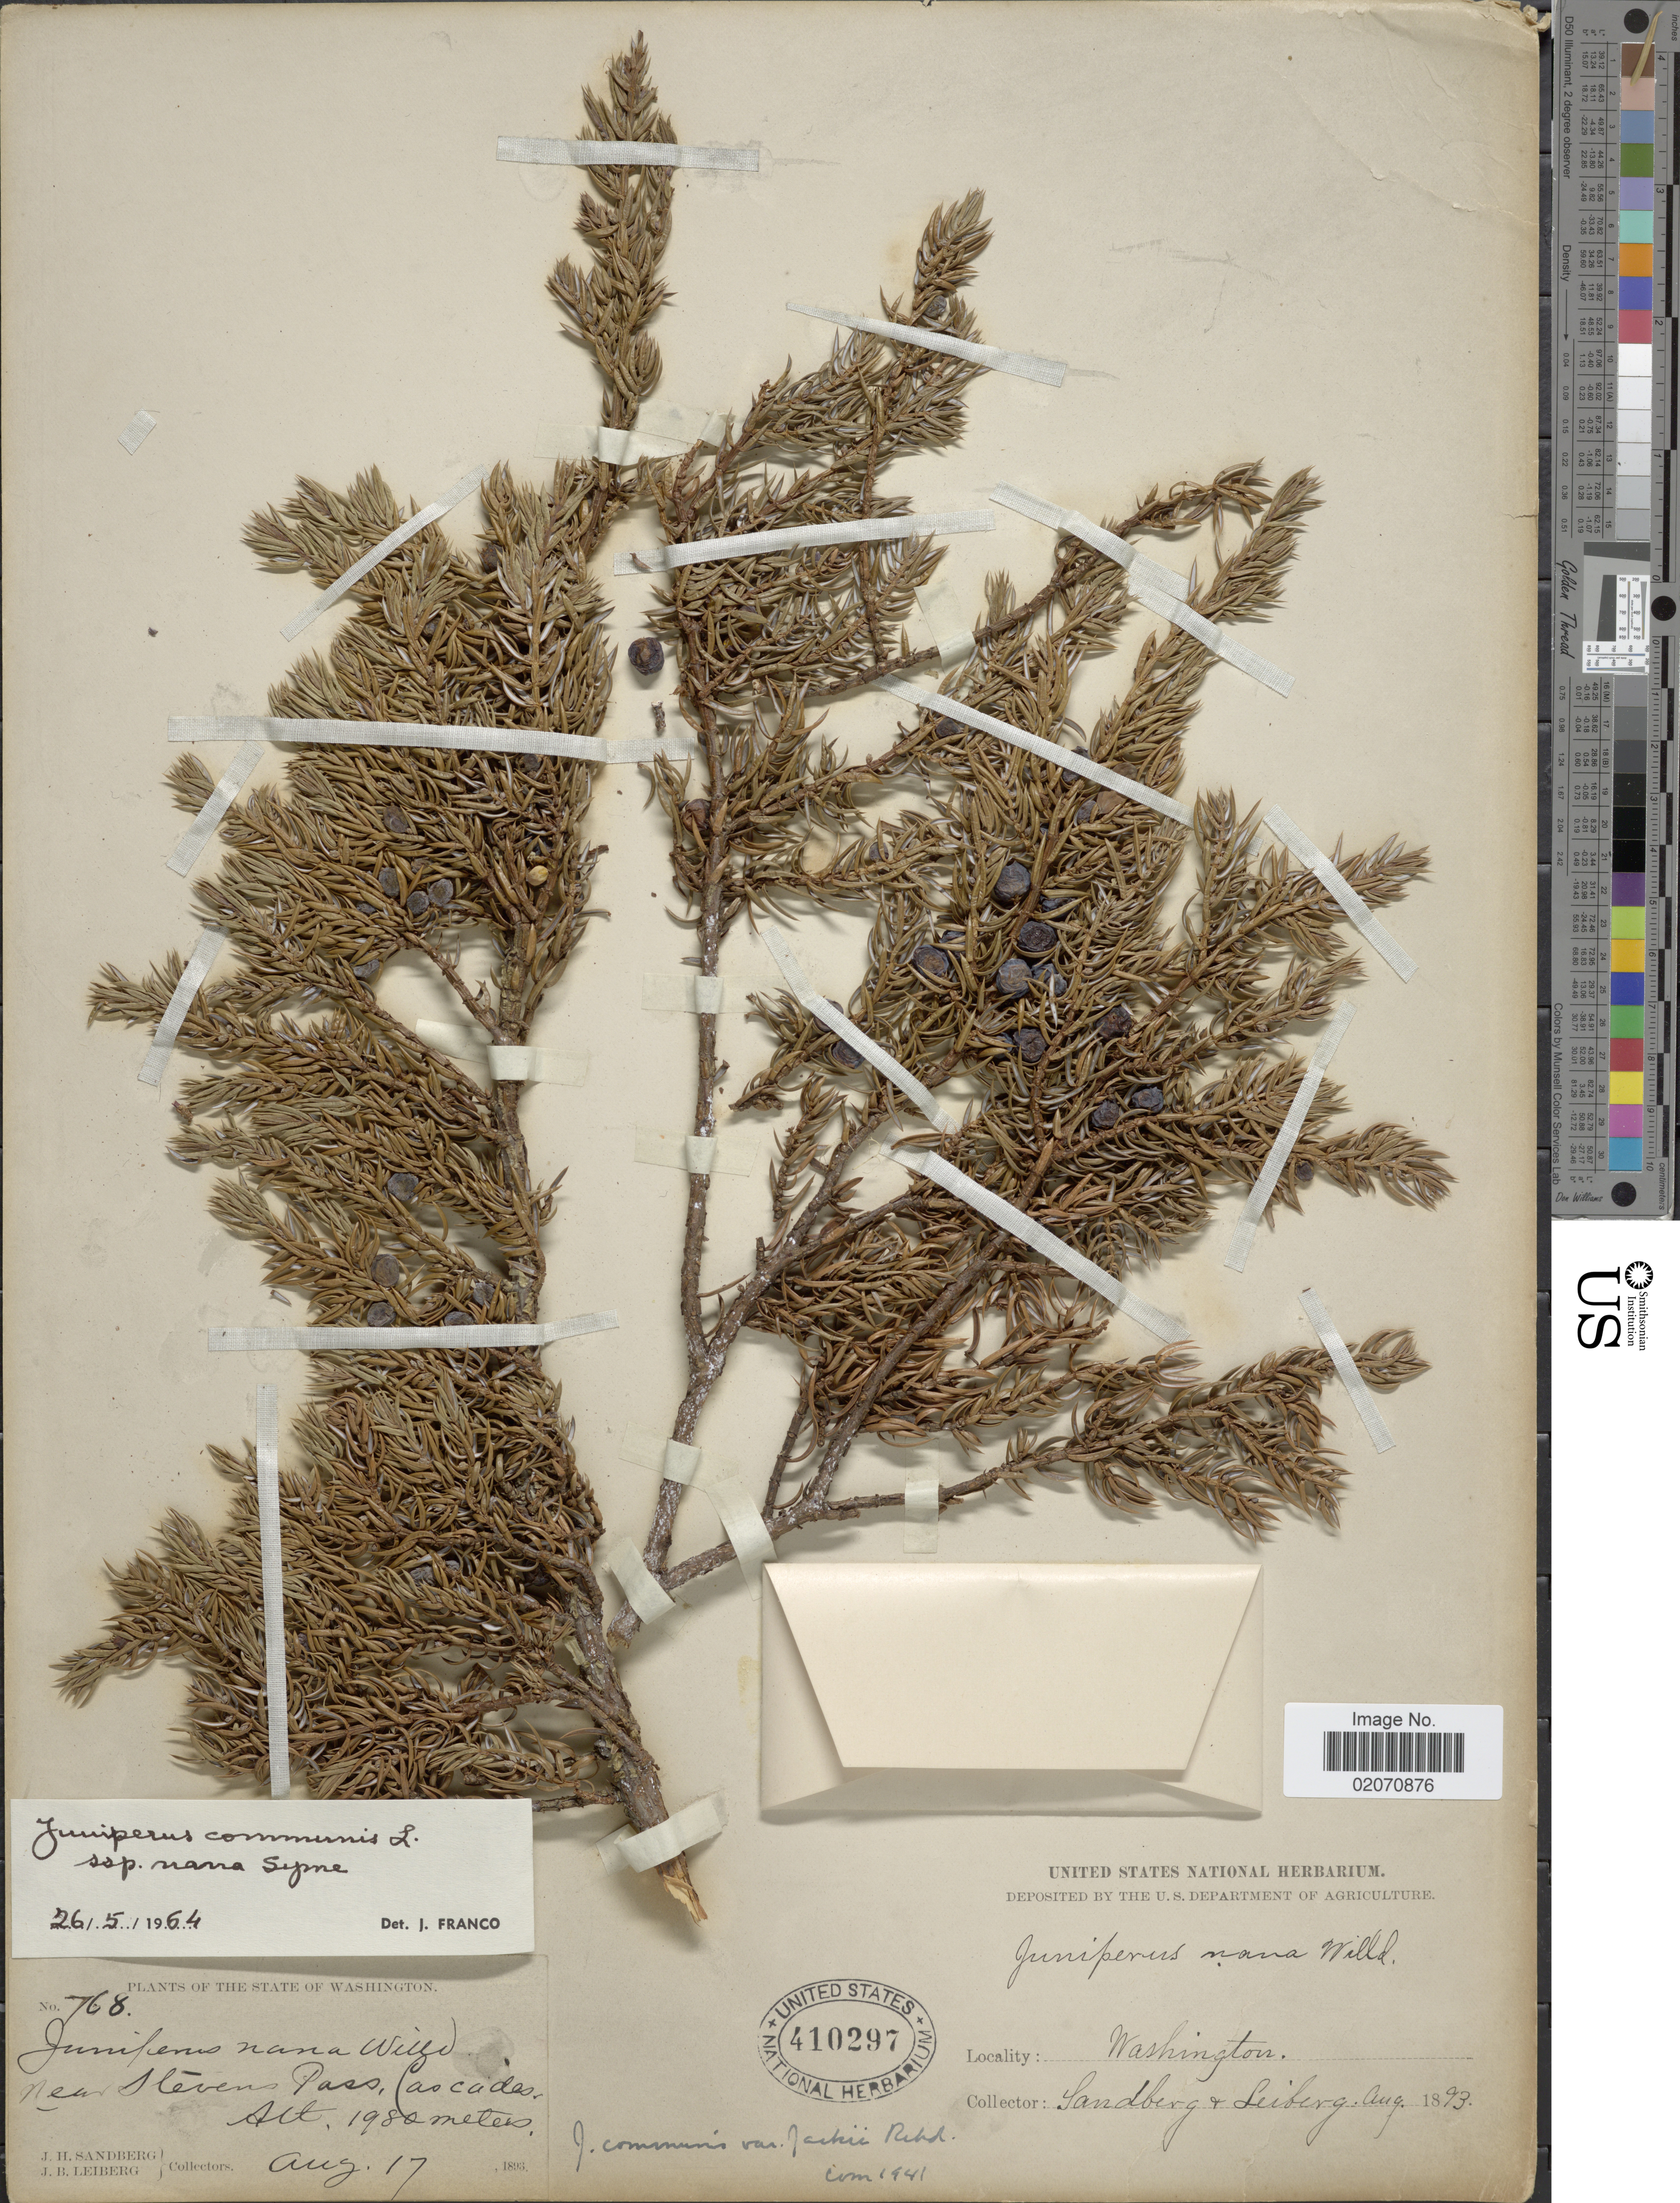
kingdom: Plantae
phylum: Tracheophyta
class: Pinopsida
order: Pinales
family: Cupressaceae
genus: Juniperus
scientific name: Juniperus communis subsp. nana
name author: (Willd.) Syme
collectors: J. H. Sandberg & J. B. Leiberg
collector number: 768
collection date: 1893-08-17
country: United States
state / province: Washington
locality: Near Stevens Pass, Cascaides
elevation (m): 1980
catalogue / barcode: US 410297